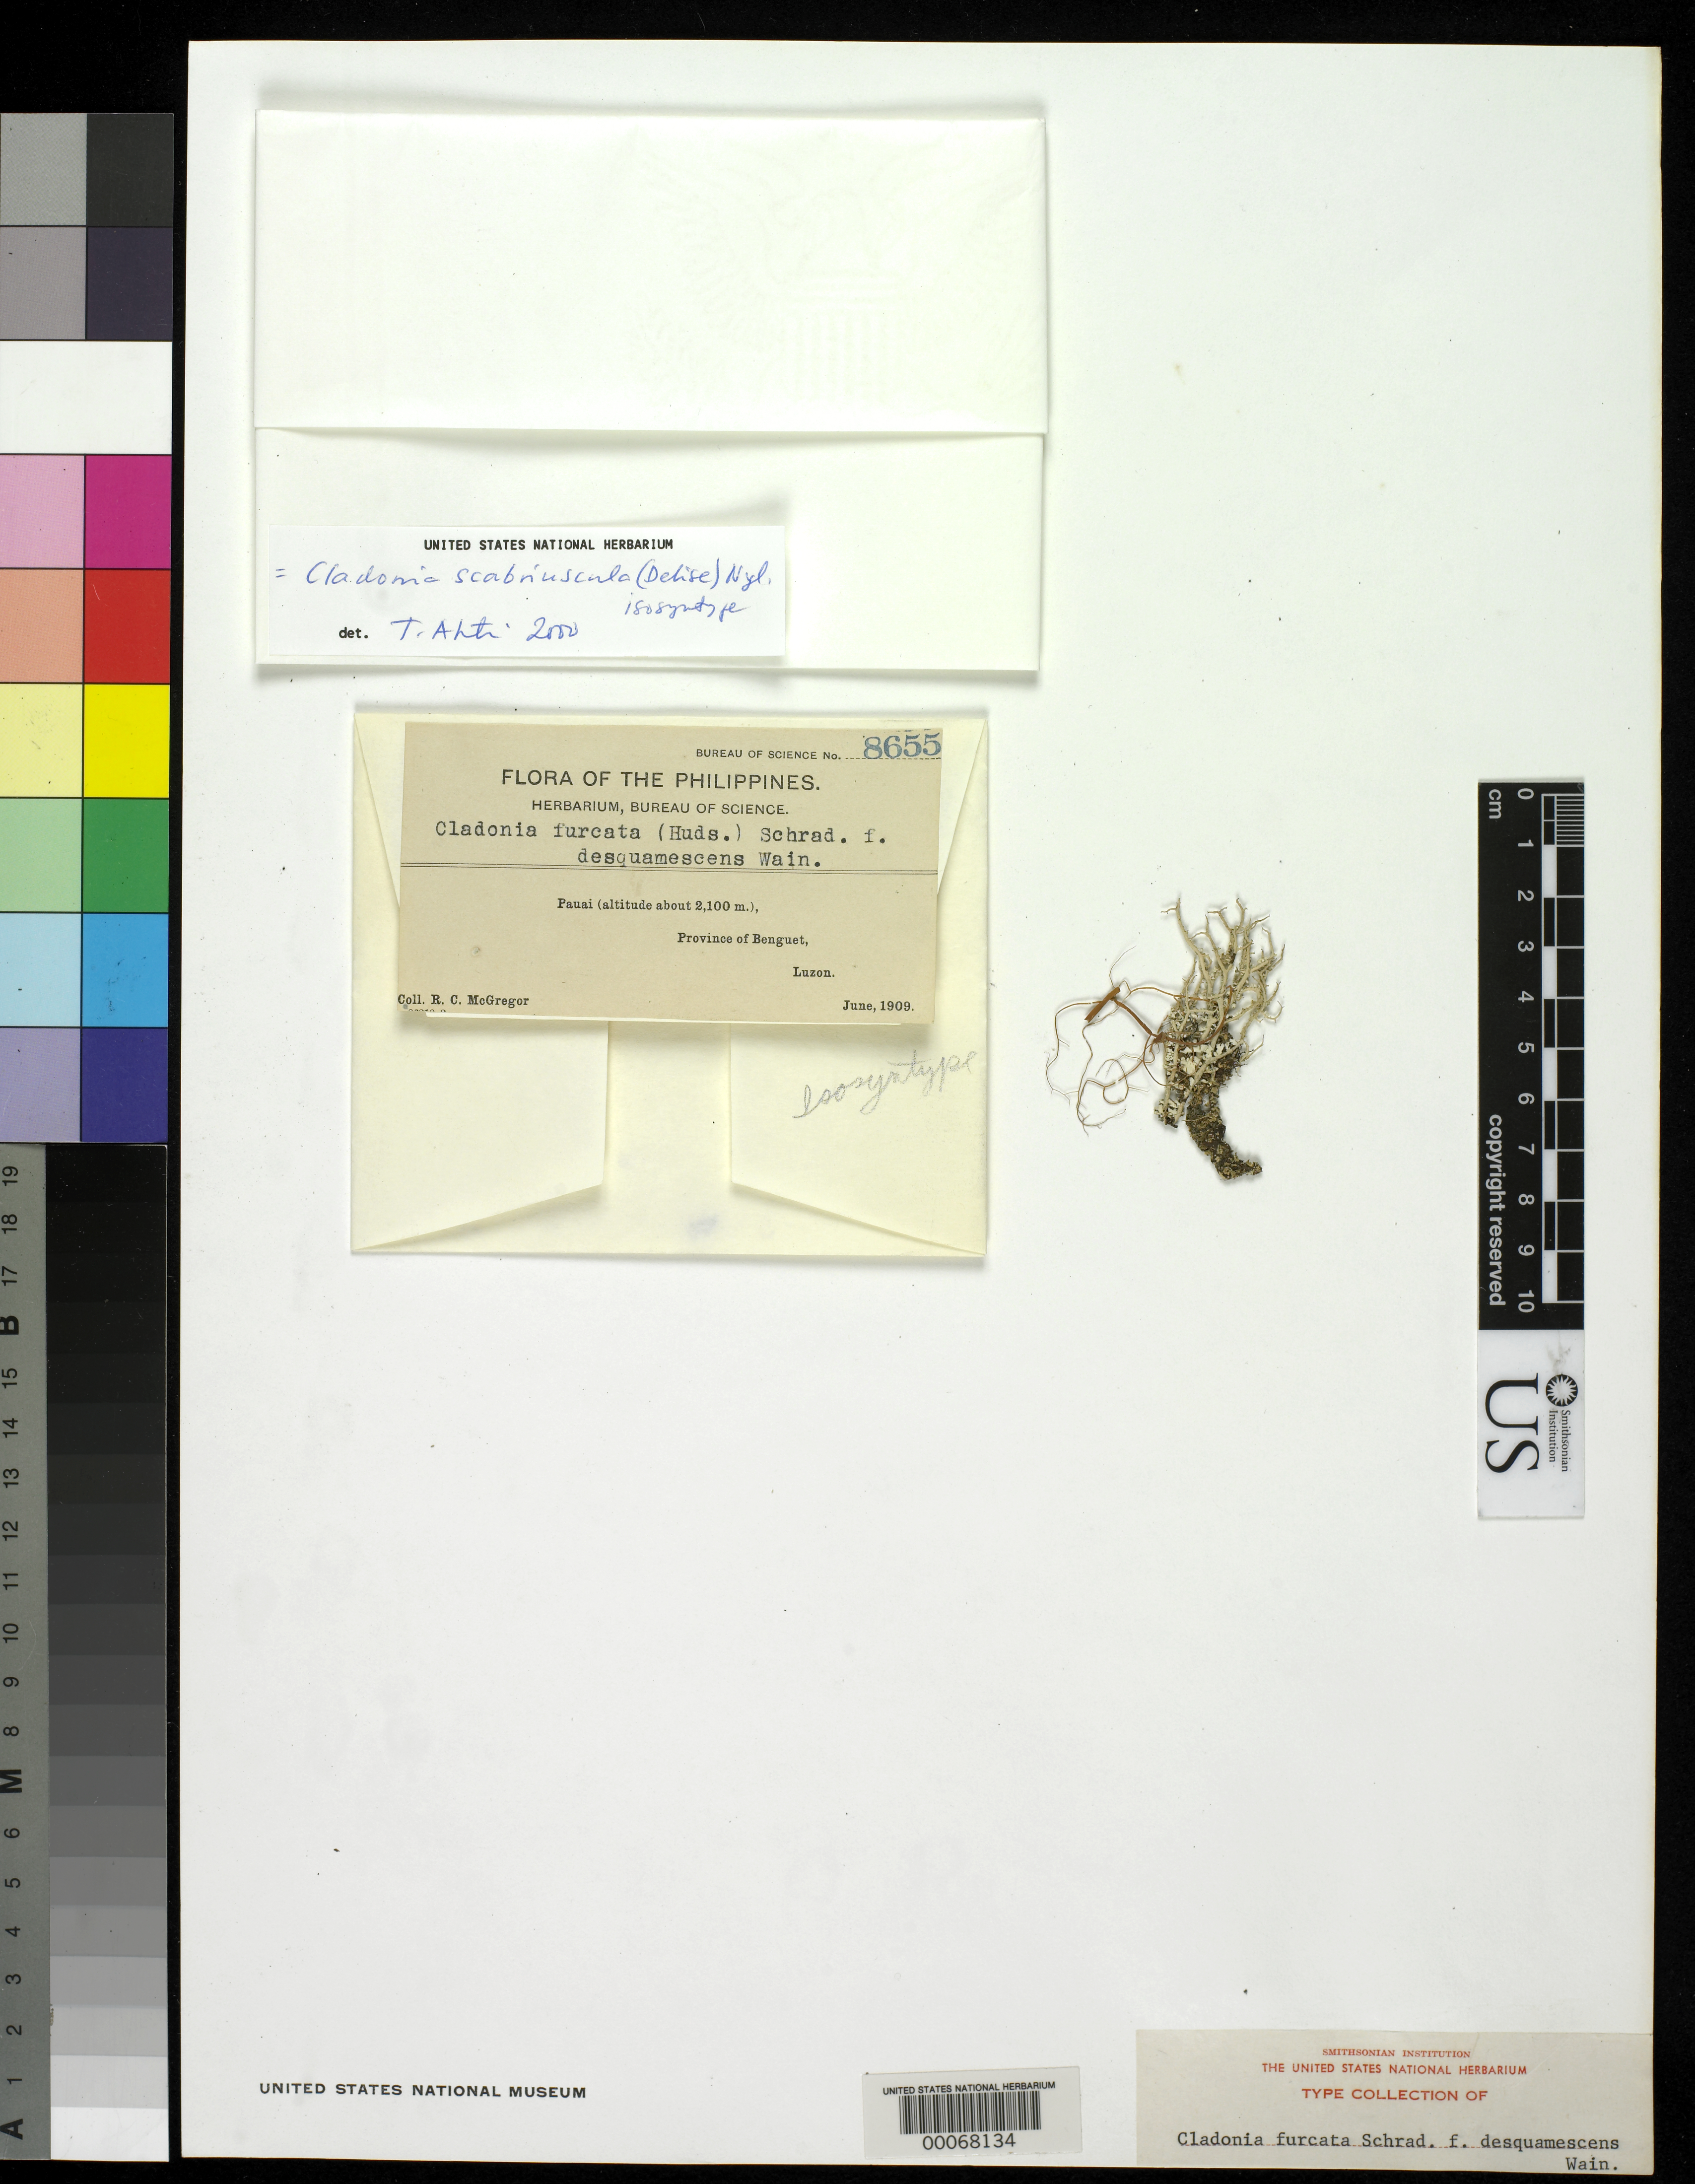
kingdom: Fungi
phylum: Ascomycota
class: Lecanoromycetes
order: Lecanorales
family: Cladoniaceae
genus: Cladonia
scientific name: Cladonia furcata f. desquamescens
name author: Vain.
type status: Isosyntype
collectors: R. C. McGregor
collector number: Bur. Sci. 8655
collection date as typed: Jun 1909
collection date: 1909-06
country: Philippines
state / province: Cordillera (Administrative Region)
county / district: Benguet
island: Luzon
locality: Pauai.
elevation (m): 2100